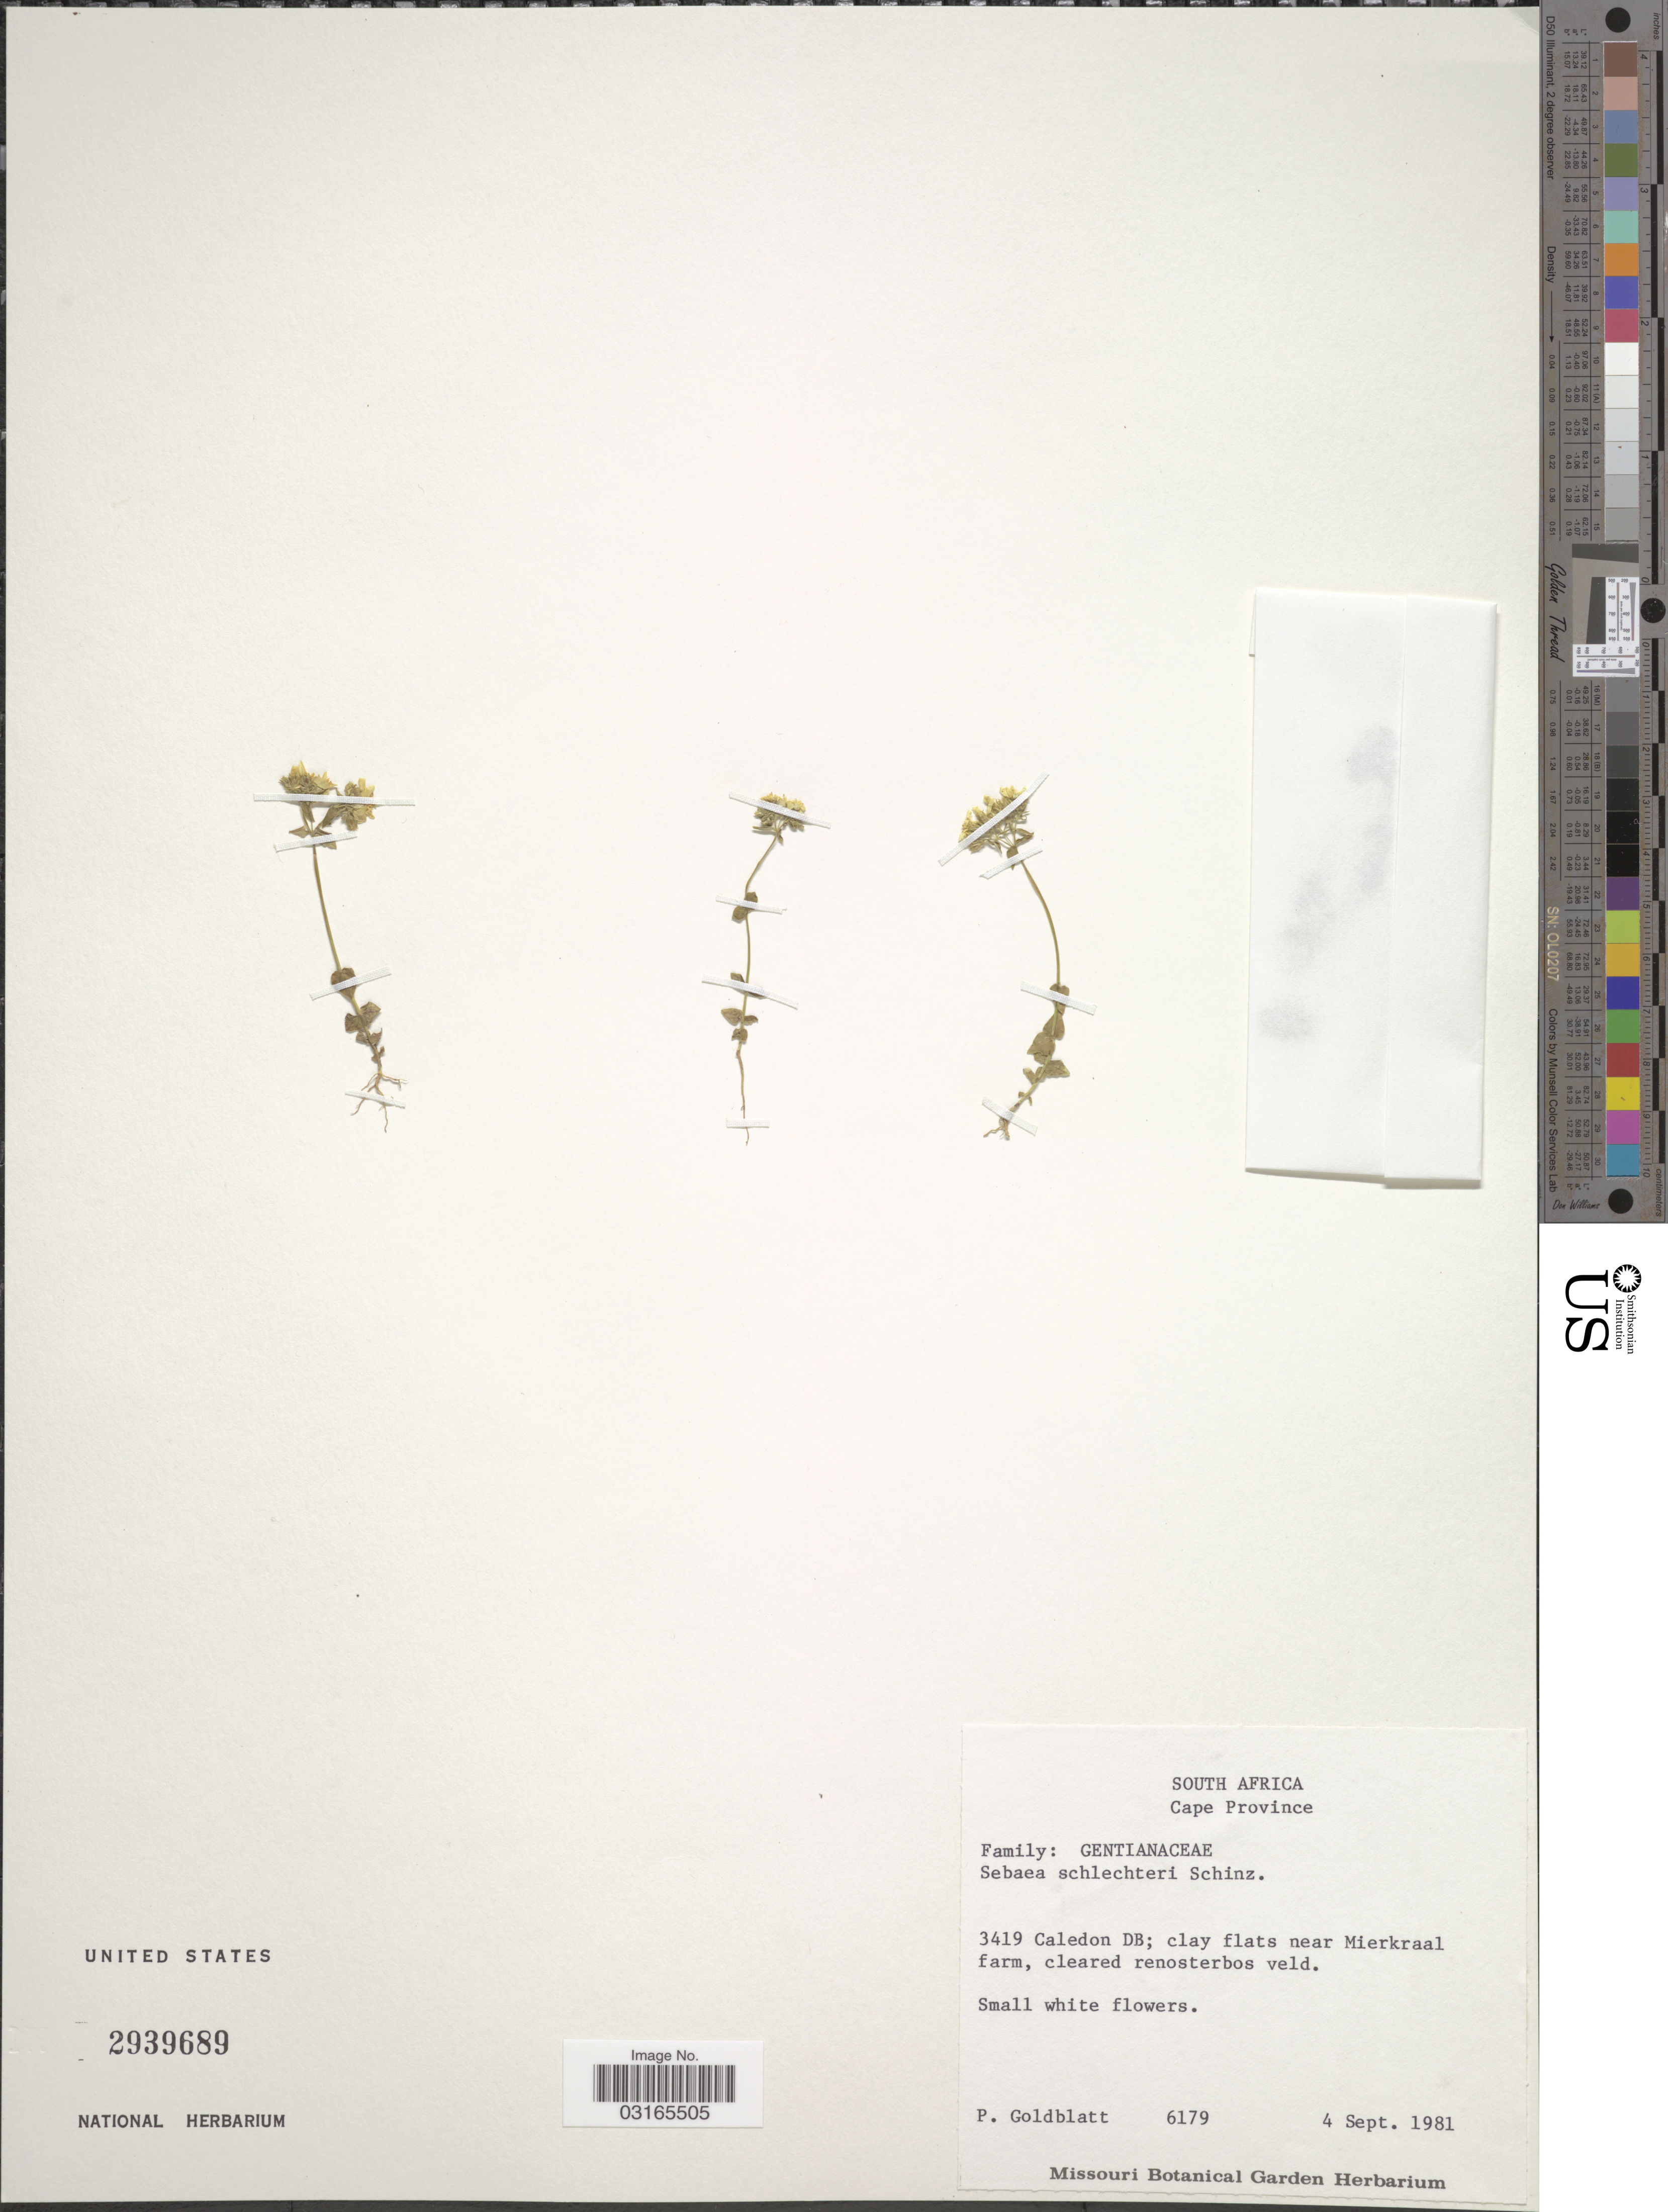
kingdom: Plantae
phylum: Tracheophyta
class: Magnoliopsida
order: Gentianales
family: Gentianaceae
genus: Sebaea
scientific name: Sebaea schlechteri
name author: Schinz ex Schltr.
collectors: P. Goldblatt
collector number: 6179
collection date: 1981-09-04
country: South Africa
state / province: Western Cape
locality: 3419 Caledon DB; clay flats near Mierkraal farm, cleared renosterbos veld.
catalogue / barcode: US 2939689